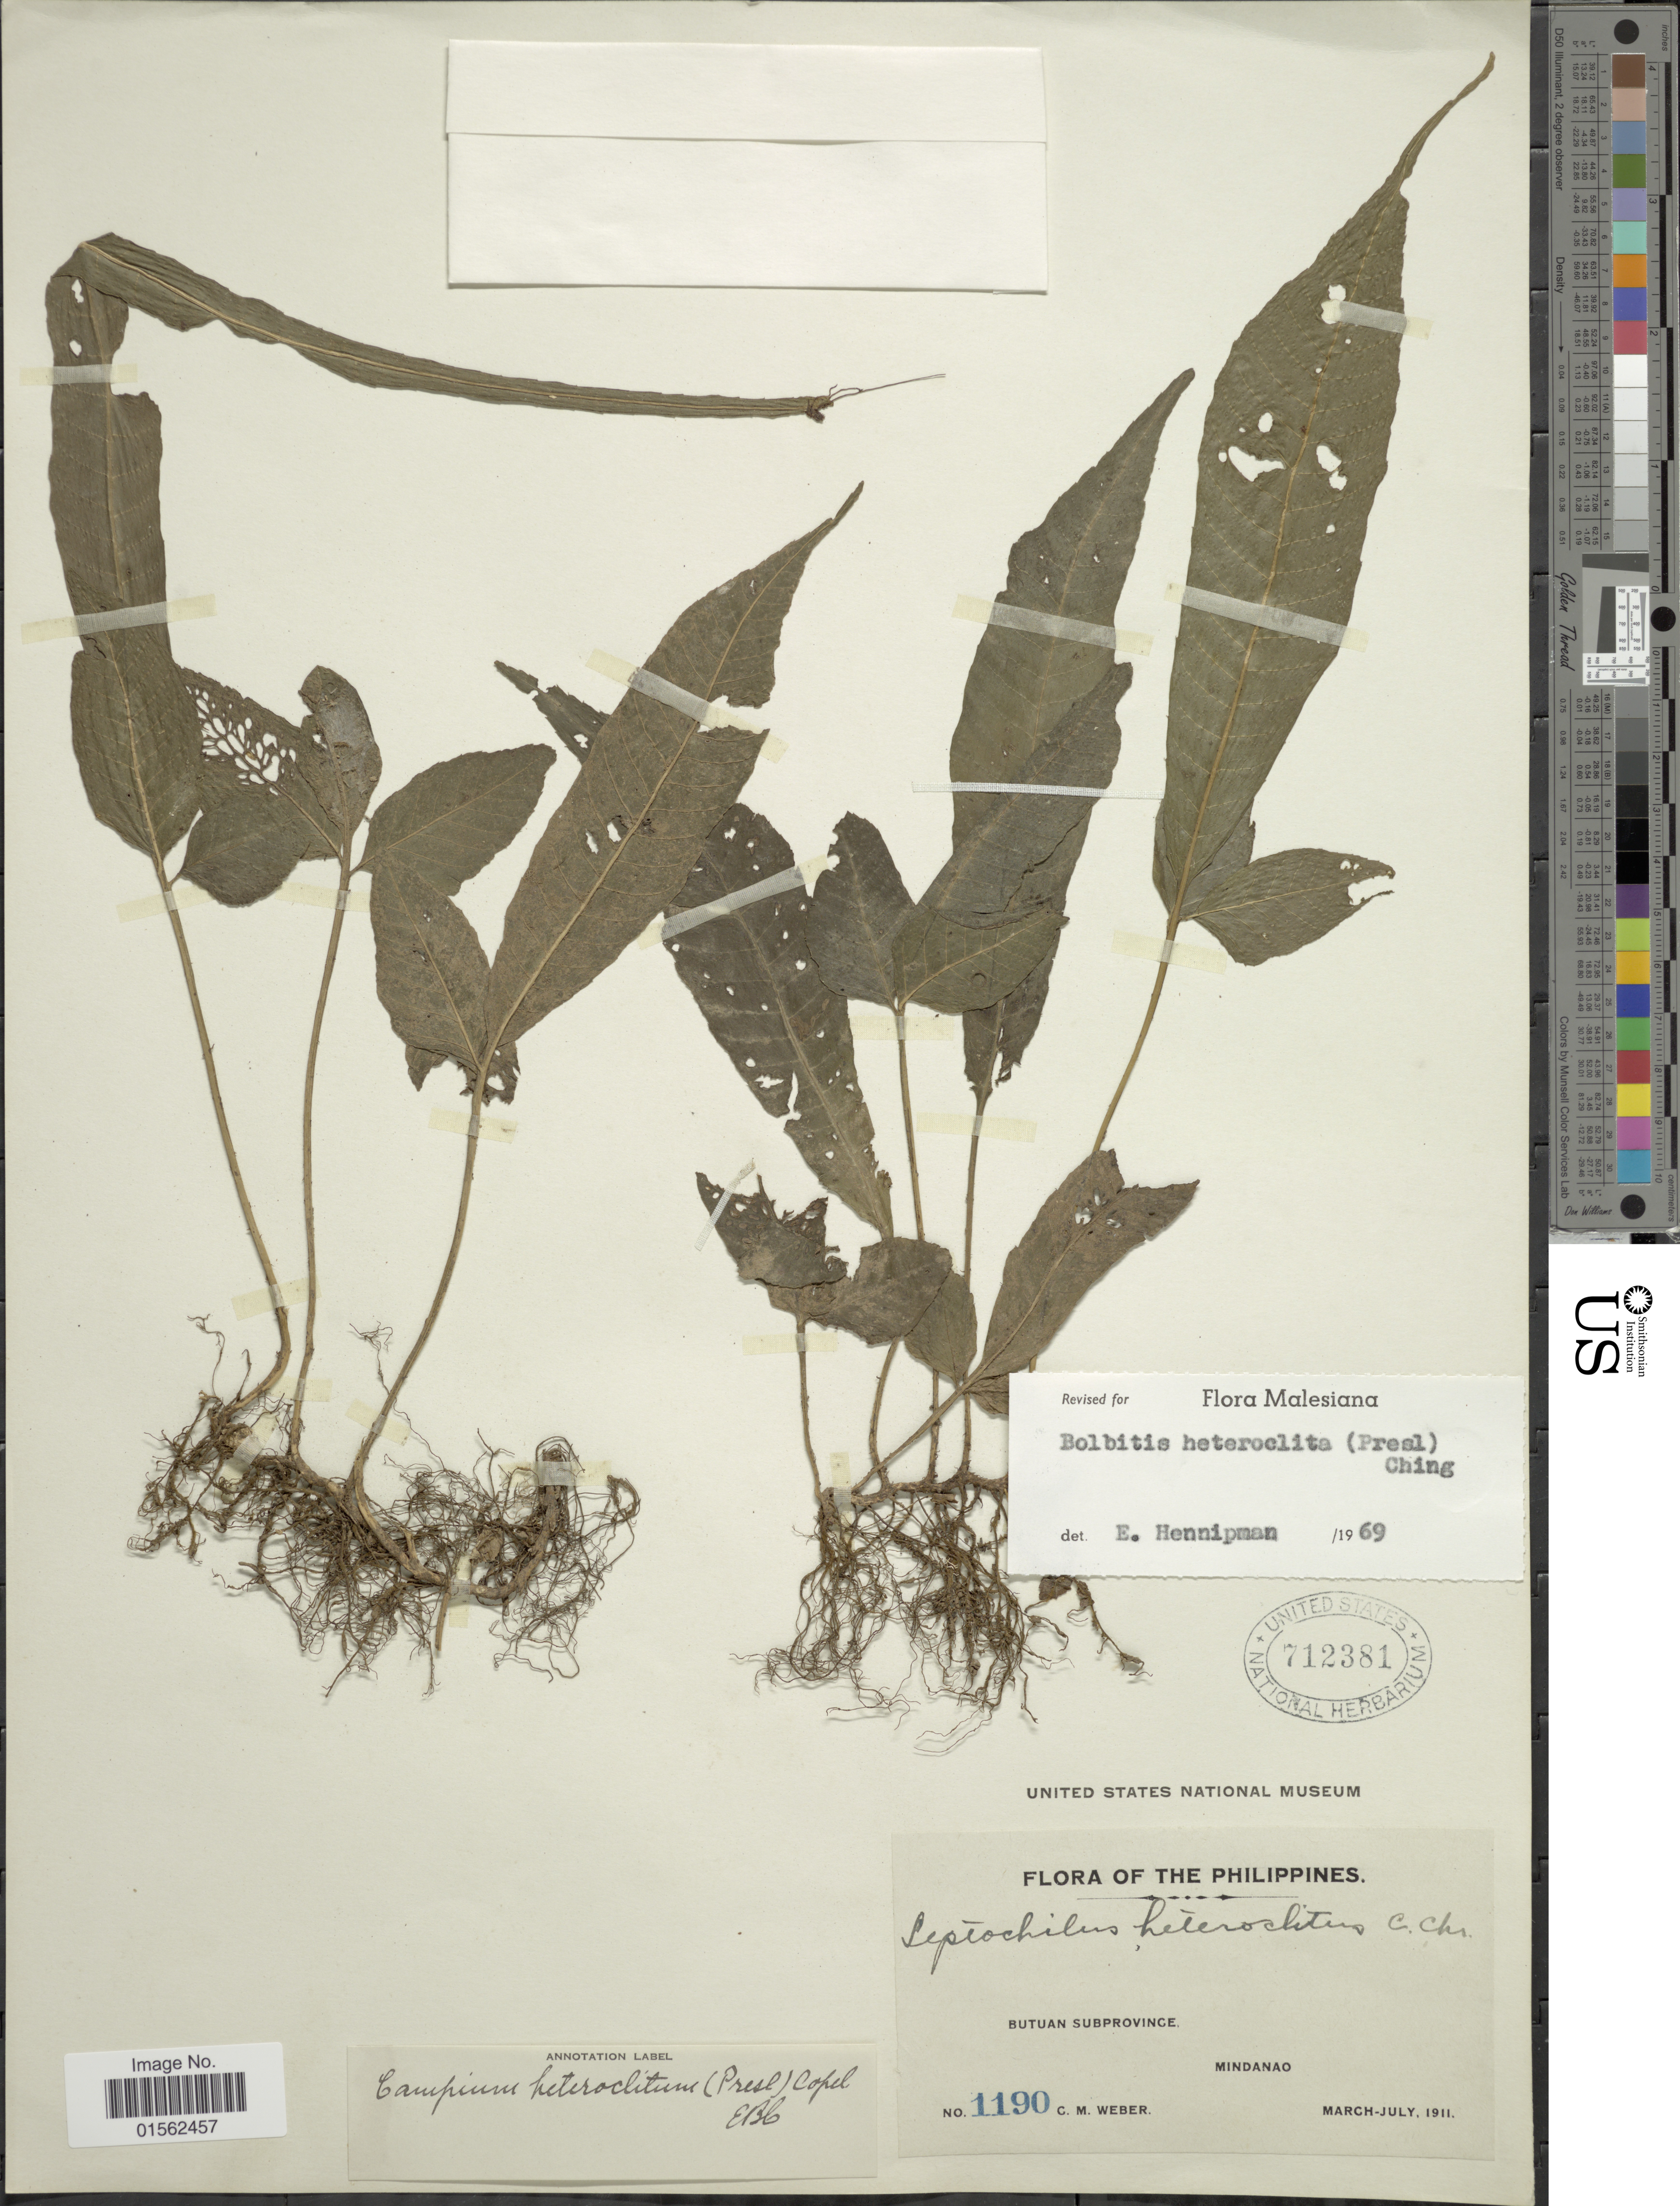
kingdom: Plantae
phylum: Tracheophyta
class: Polypodiopsida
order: Polypodiales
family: Dryopteridaceae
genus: Bolbitis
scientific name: Bolbitis heteroclita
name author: (C. Presl) Ching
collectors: C. M. Weber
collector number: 1190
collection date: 1911-03/1911-07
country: Philippines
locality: Philippines, Butuan subprovince, Mindanao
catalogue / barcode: US 712381